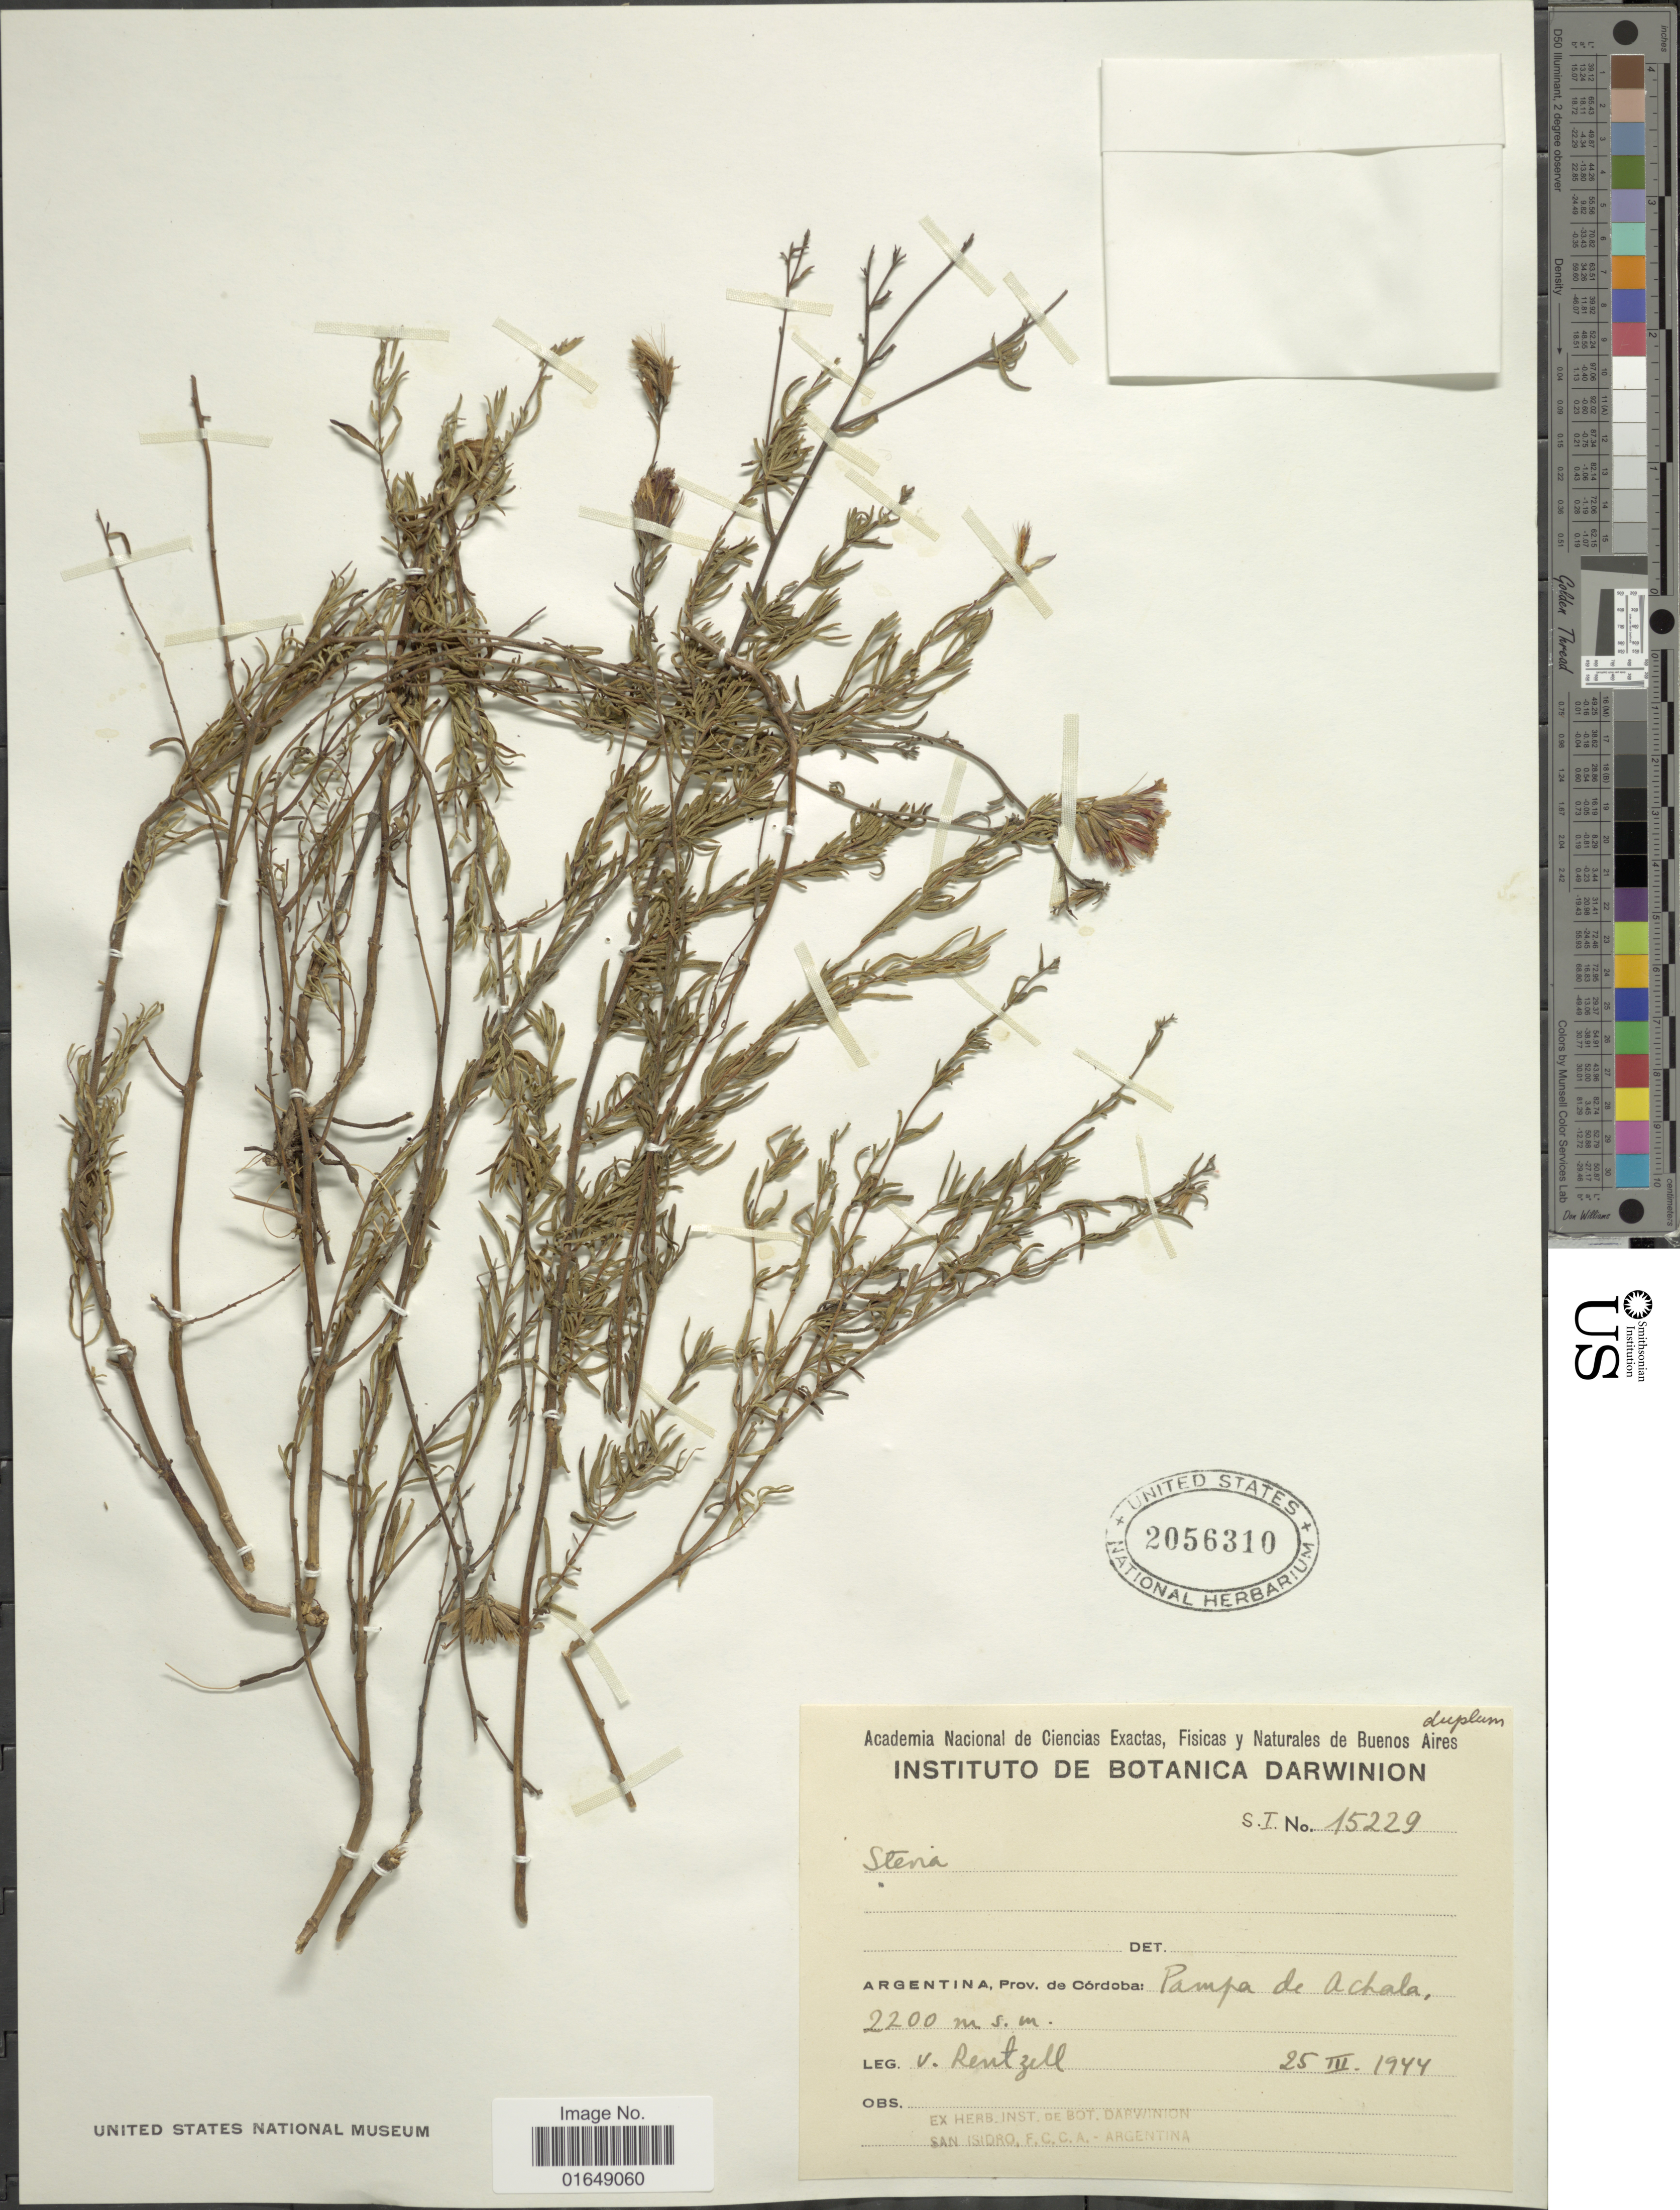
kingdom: Plantae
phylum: Tracheophyta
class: Magnoliopsida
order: Asterales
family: Asteraceae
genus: Stevia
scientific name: Stevia sp.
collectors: I. von Rentzell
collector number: S.I.15229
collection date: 1944-03-25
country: Argentina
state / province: Cordoba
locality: Pampa de Achala.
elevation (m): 2200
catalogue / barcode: US 2056310